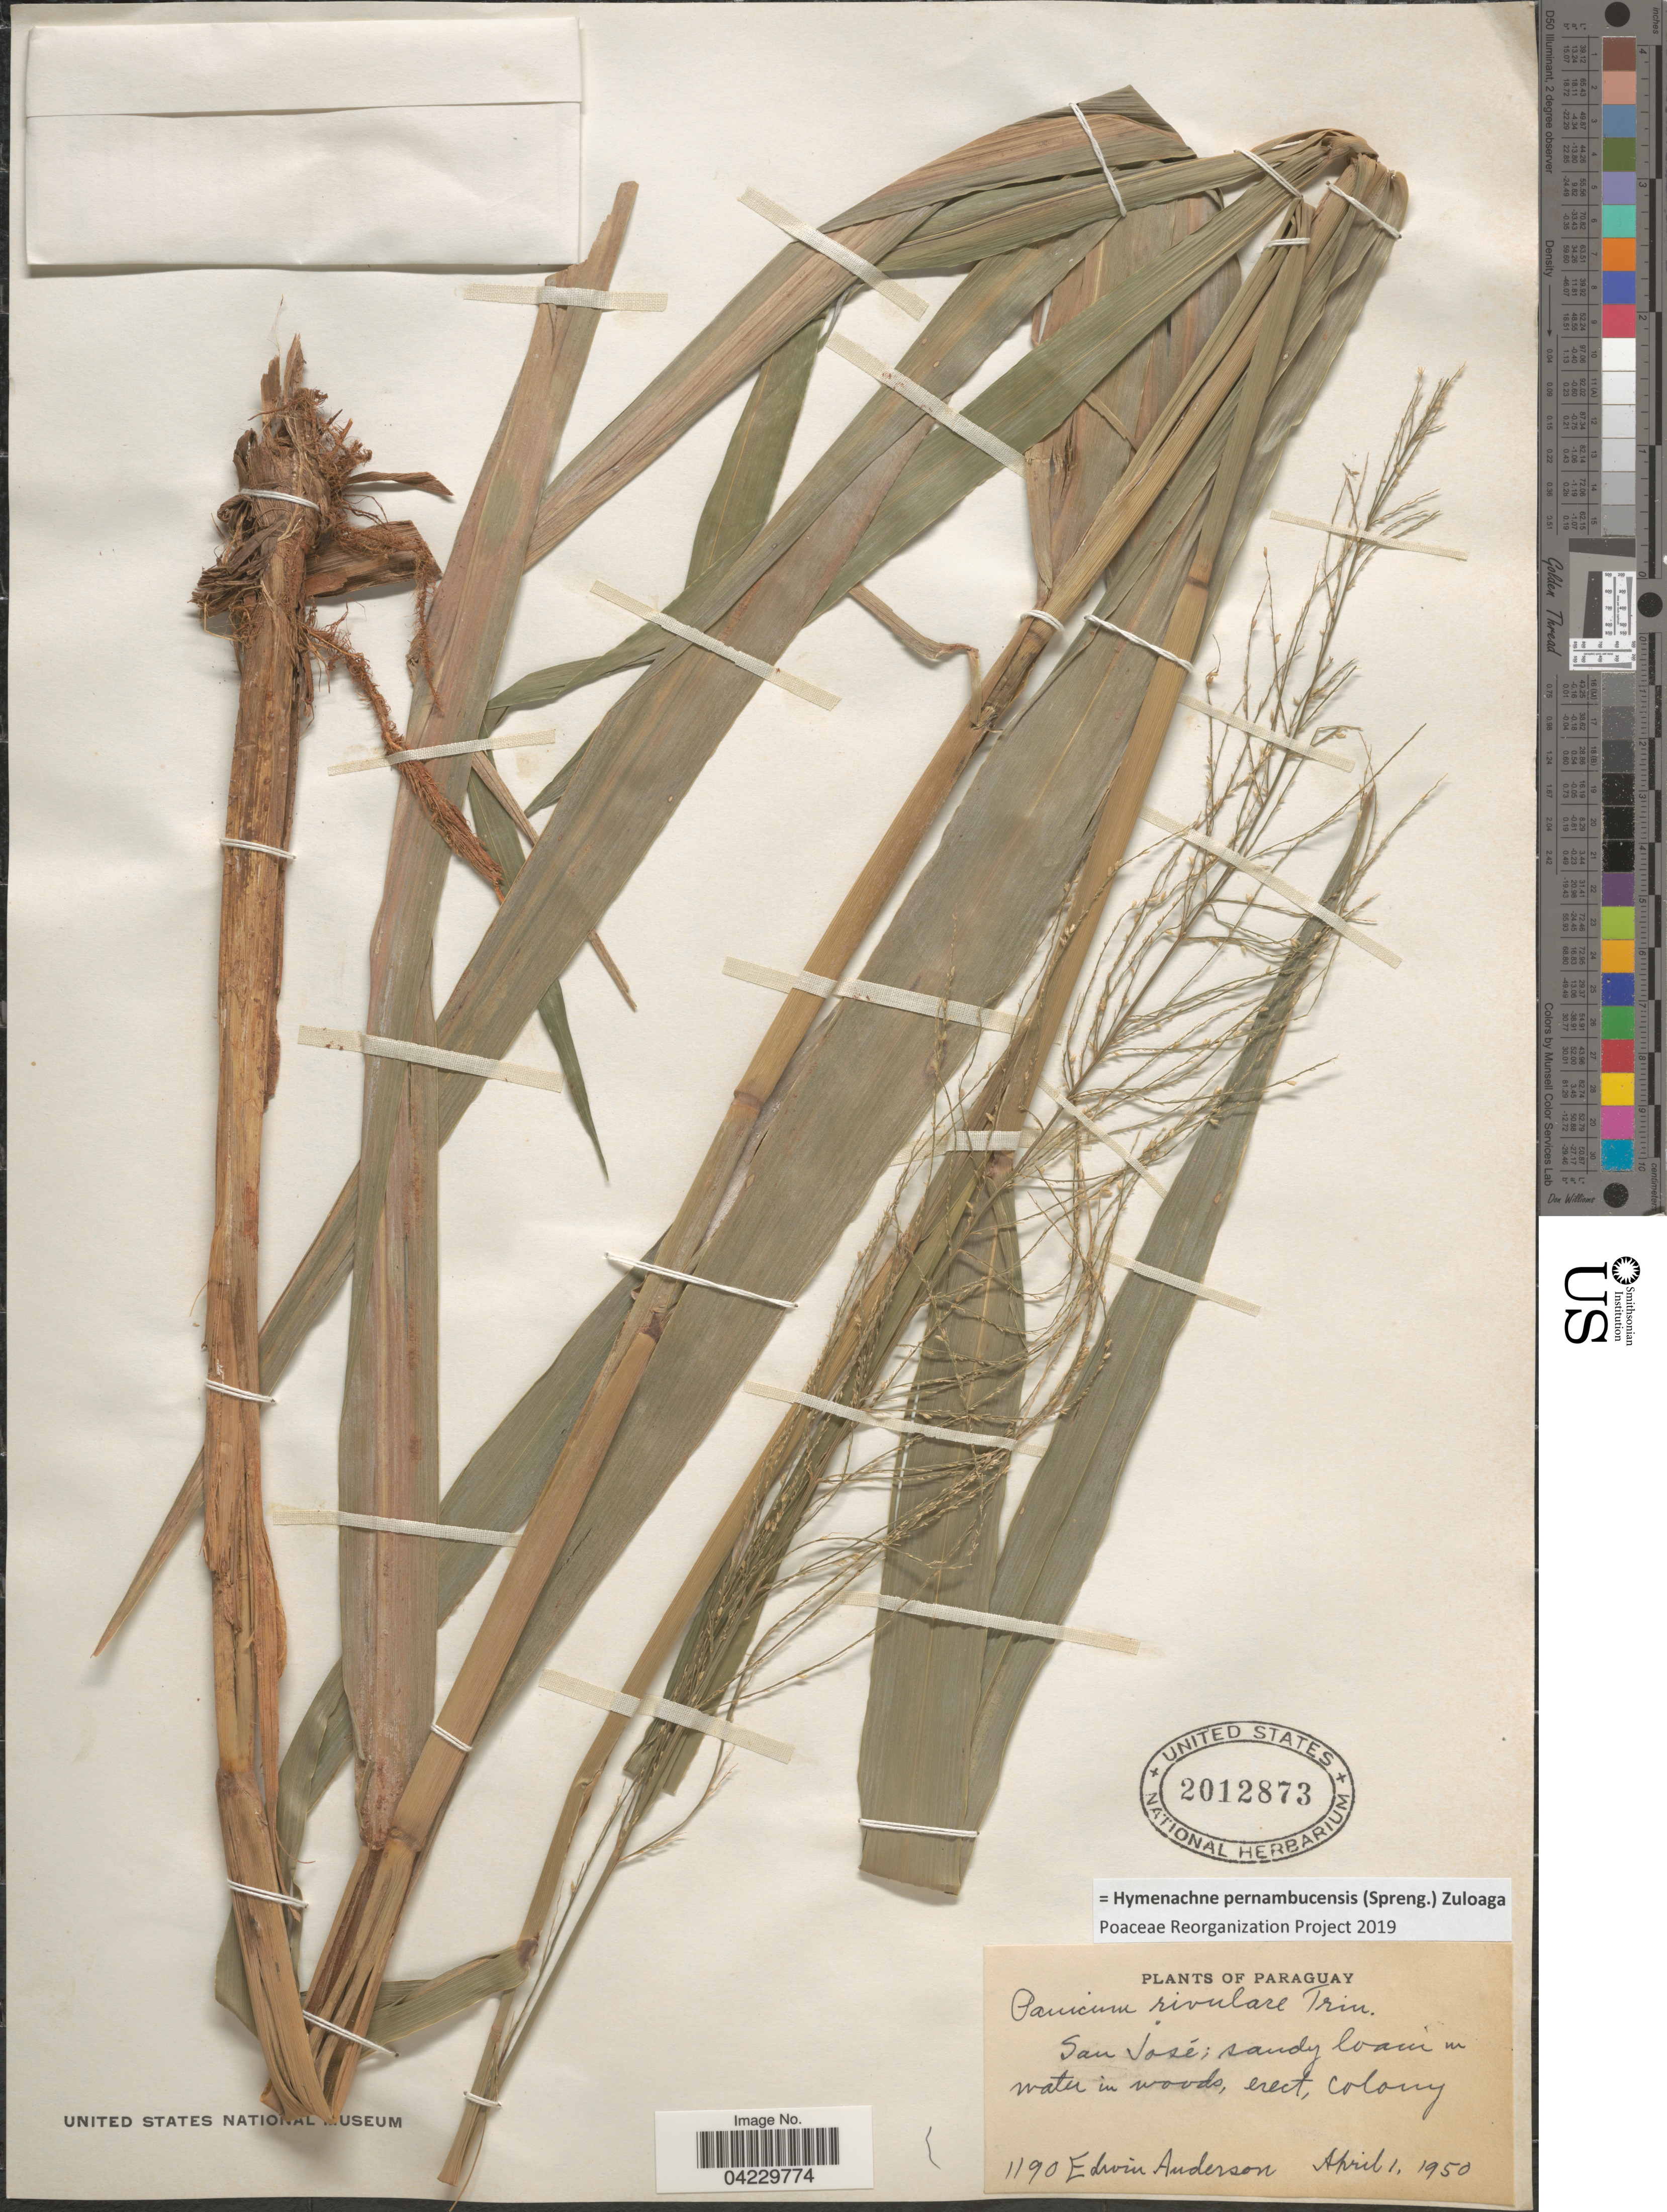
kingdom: Plantae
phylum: Tracheophyta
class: Liliopsida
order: Poales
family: Poaceae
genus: Hymenachne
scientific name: Hymenachne pernambucensis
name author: (Spreng.) Zuloaga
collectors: E. Anderson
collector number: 1190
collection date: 1950-04-01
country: Paraguay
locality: San José; sandy loam in water in woods.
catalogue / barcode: US 2012873